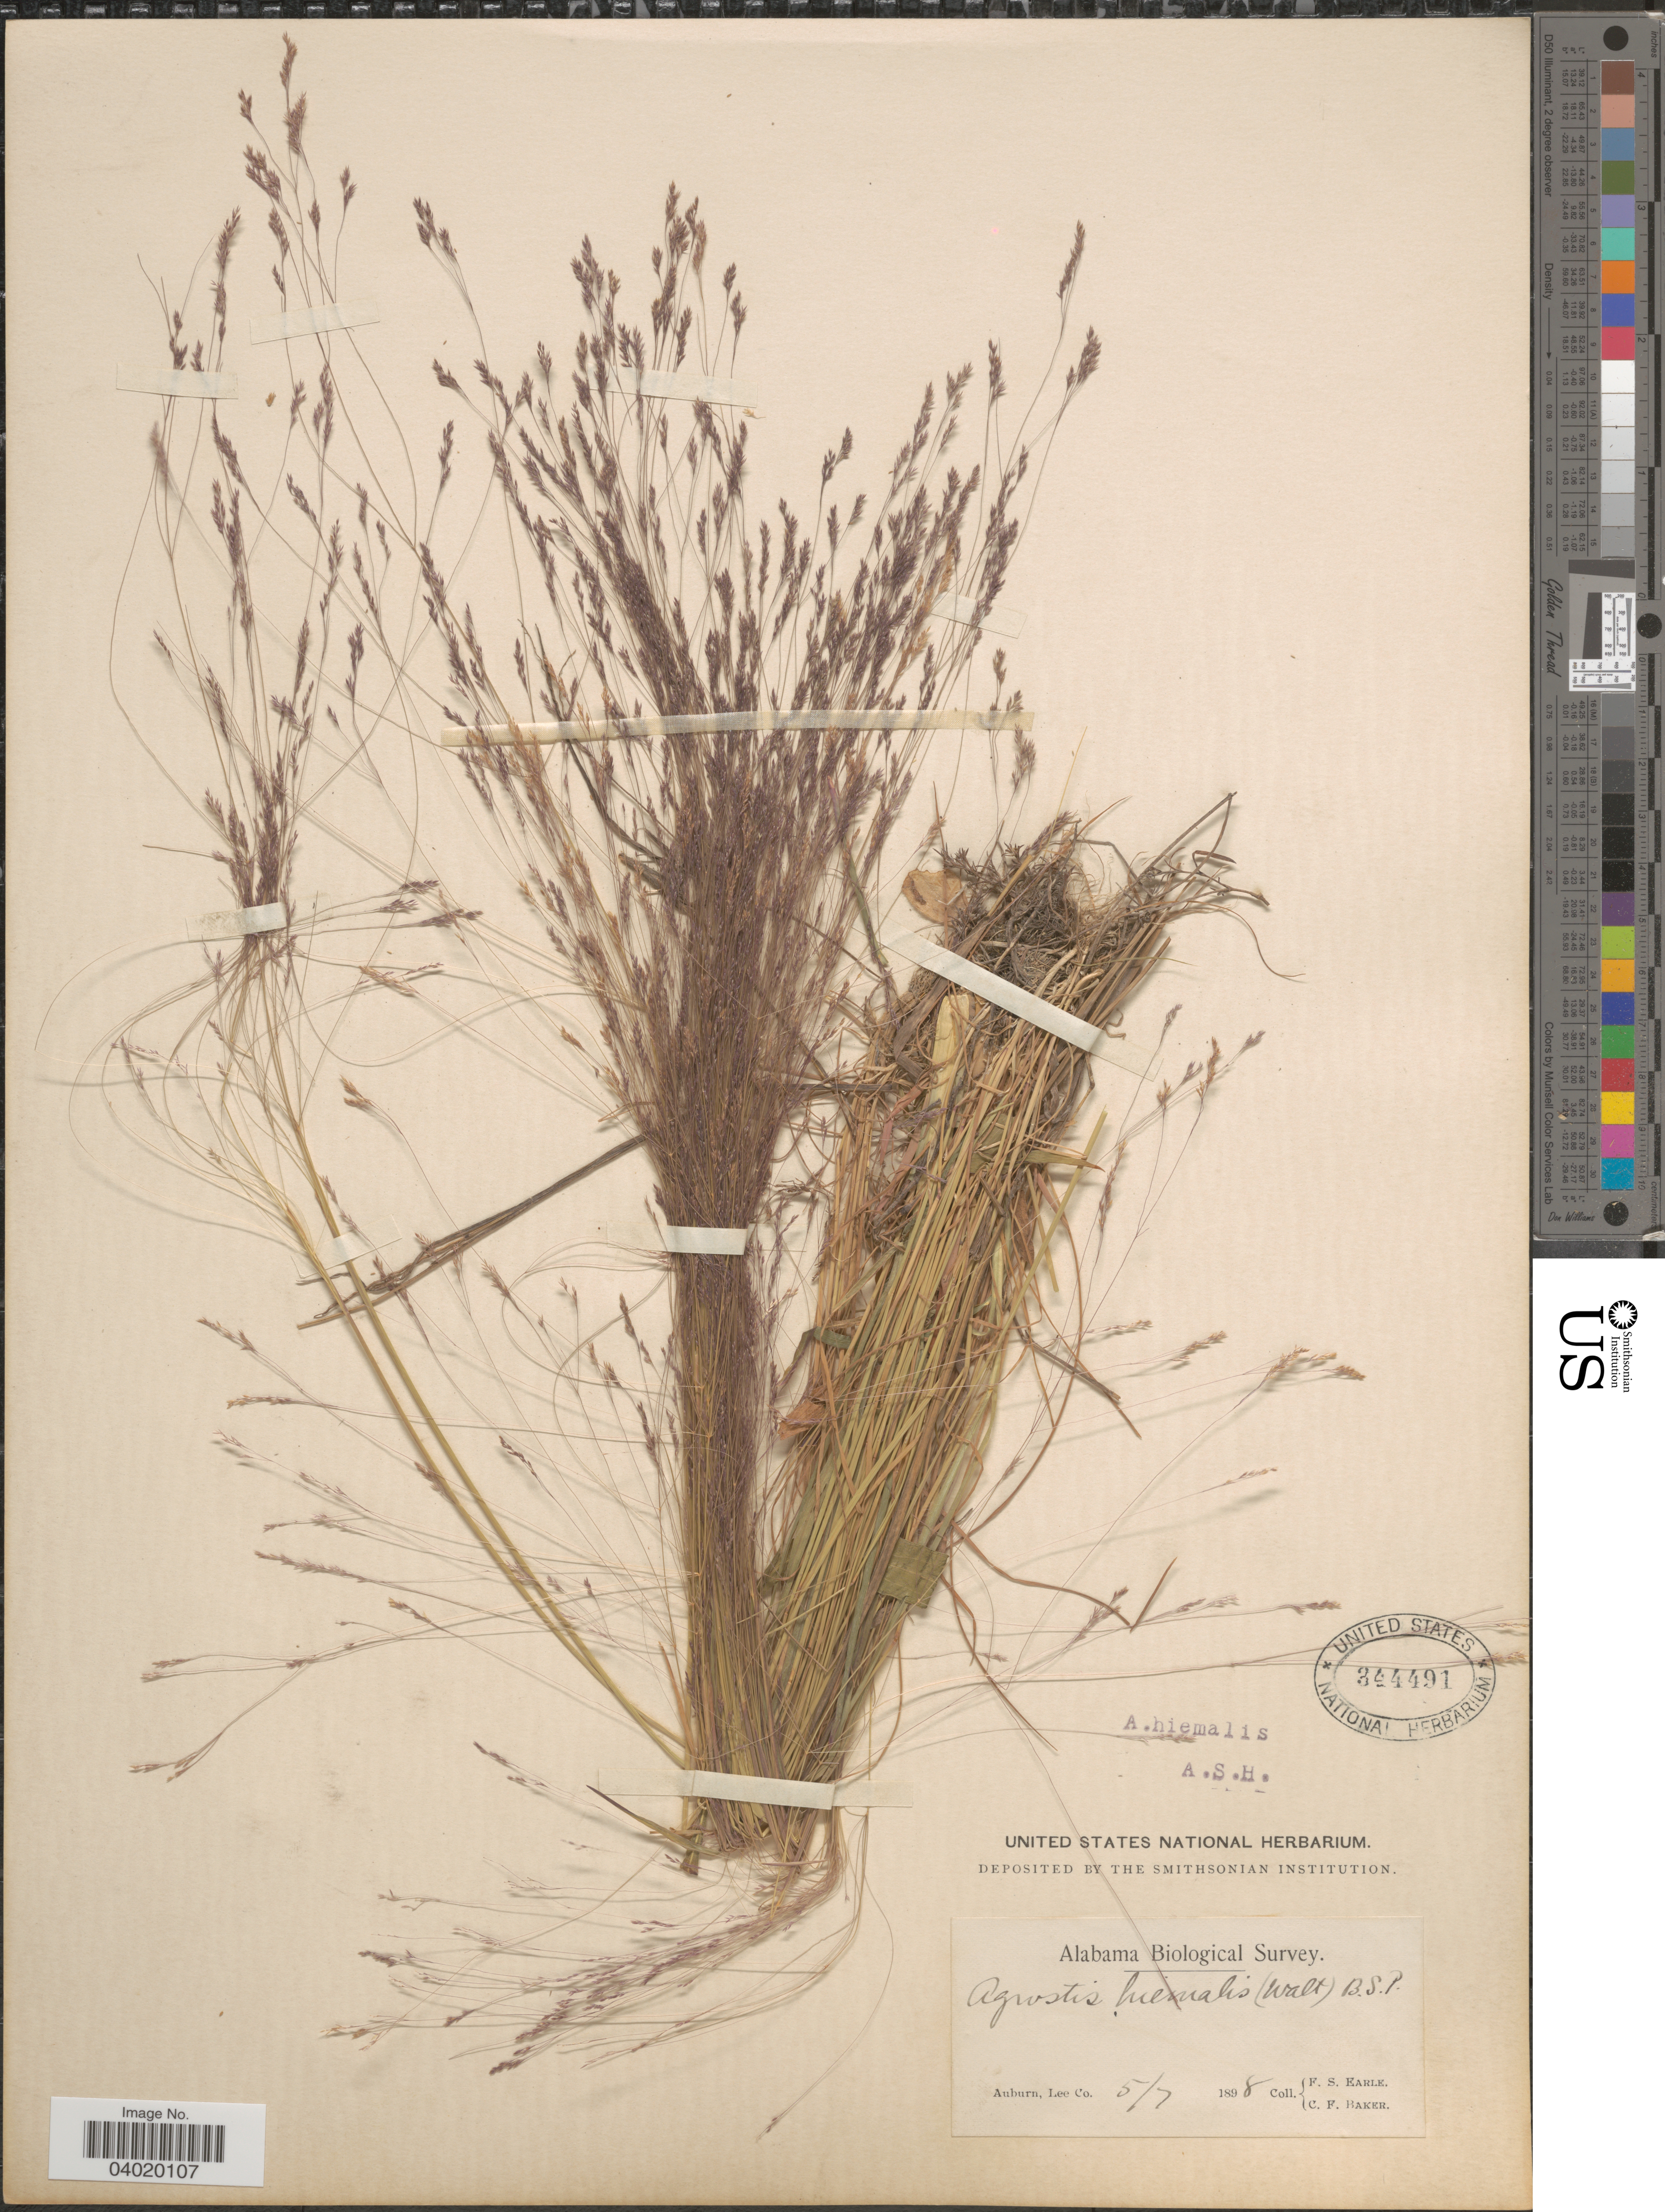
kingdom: Plantae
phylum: Tracheophyta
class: Liliopsida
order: Poales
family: Poaceae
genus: Agrostis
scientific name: Agrostis hyemalis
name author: (Walter) Britton et al.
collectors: F. S. Earle & C. F. Baker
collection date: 1898-05-07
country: United States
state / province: Alabama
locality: Auburn, Lee Co.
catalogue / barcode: US 344491